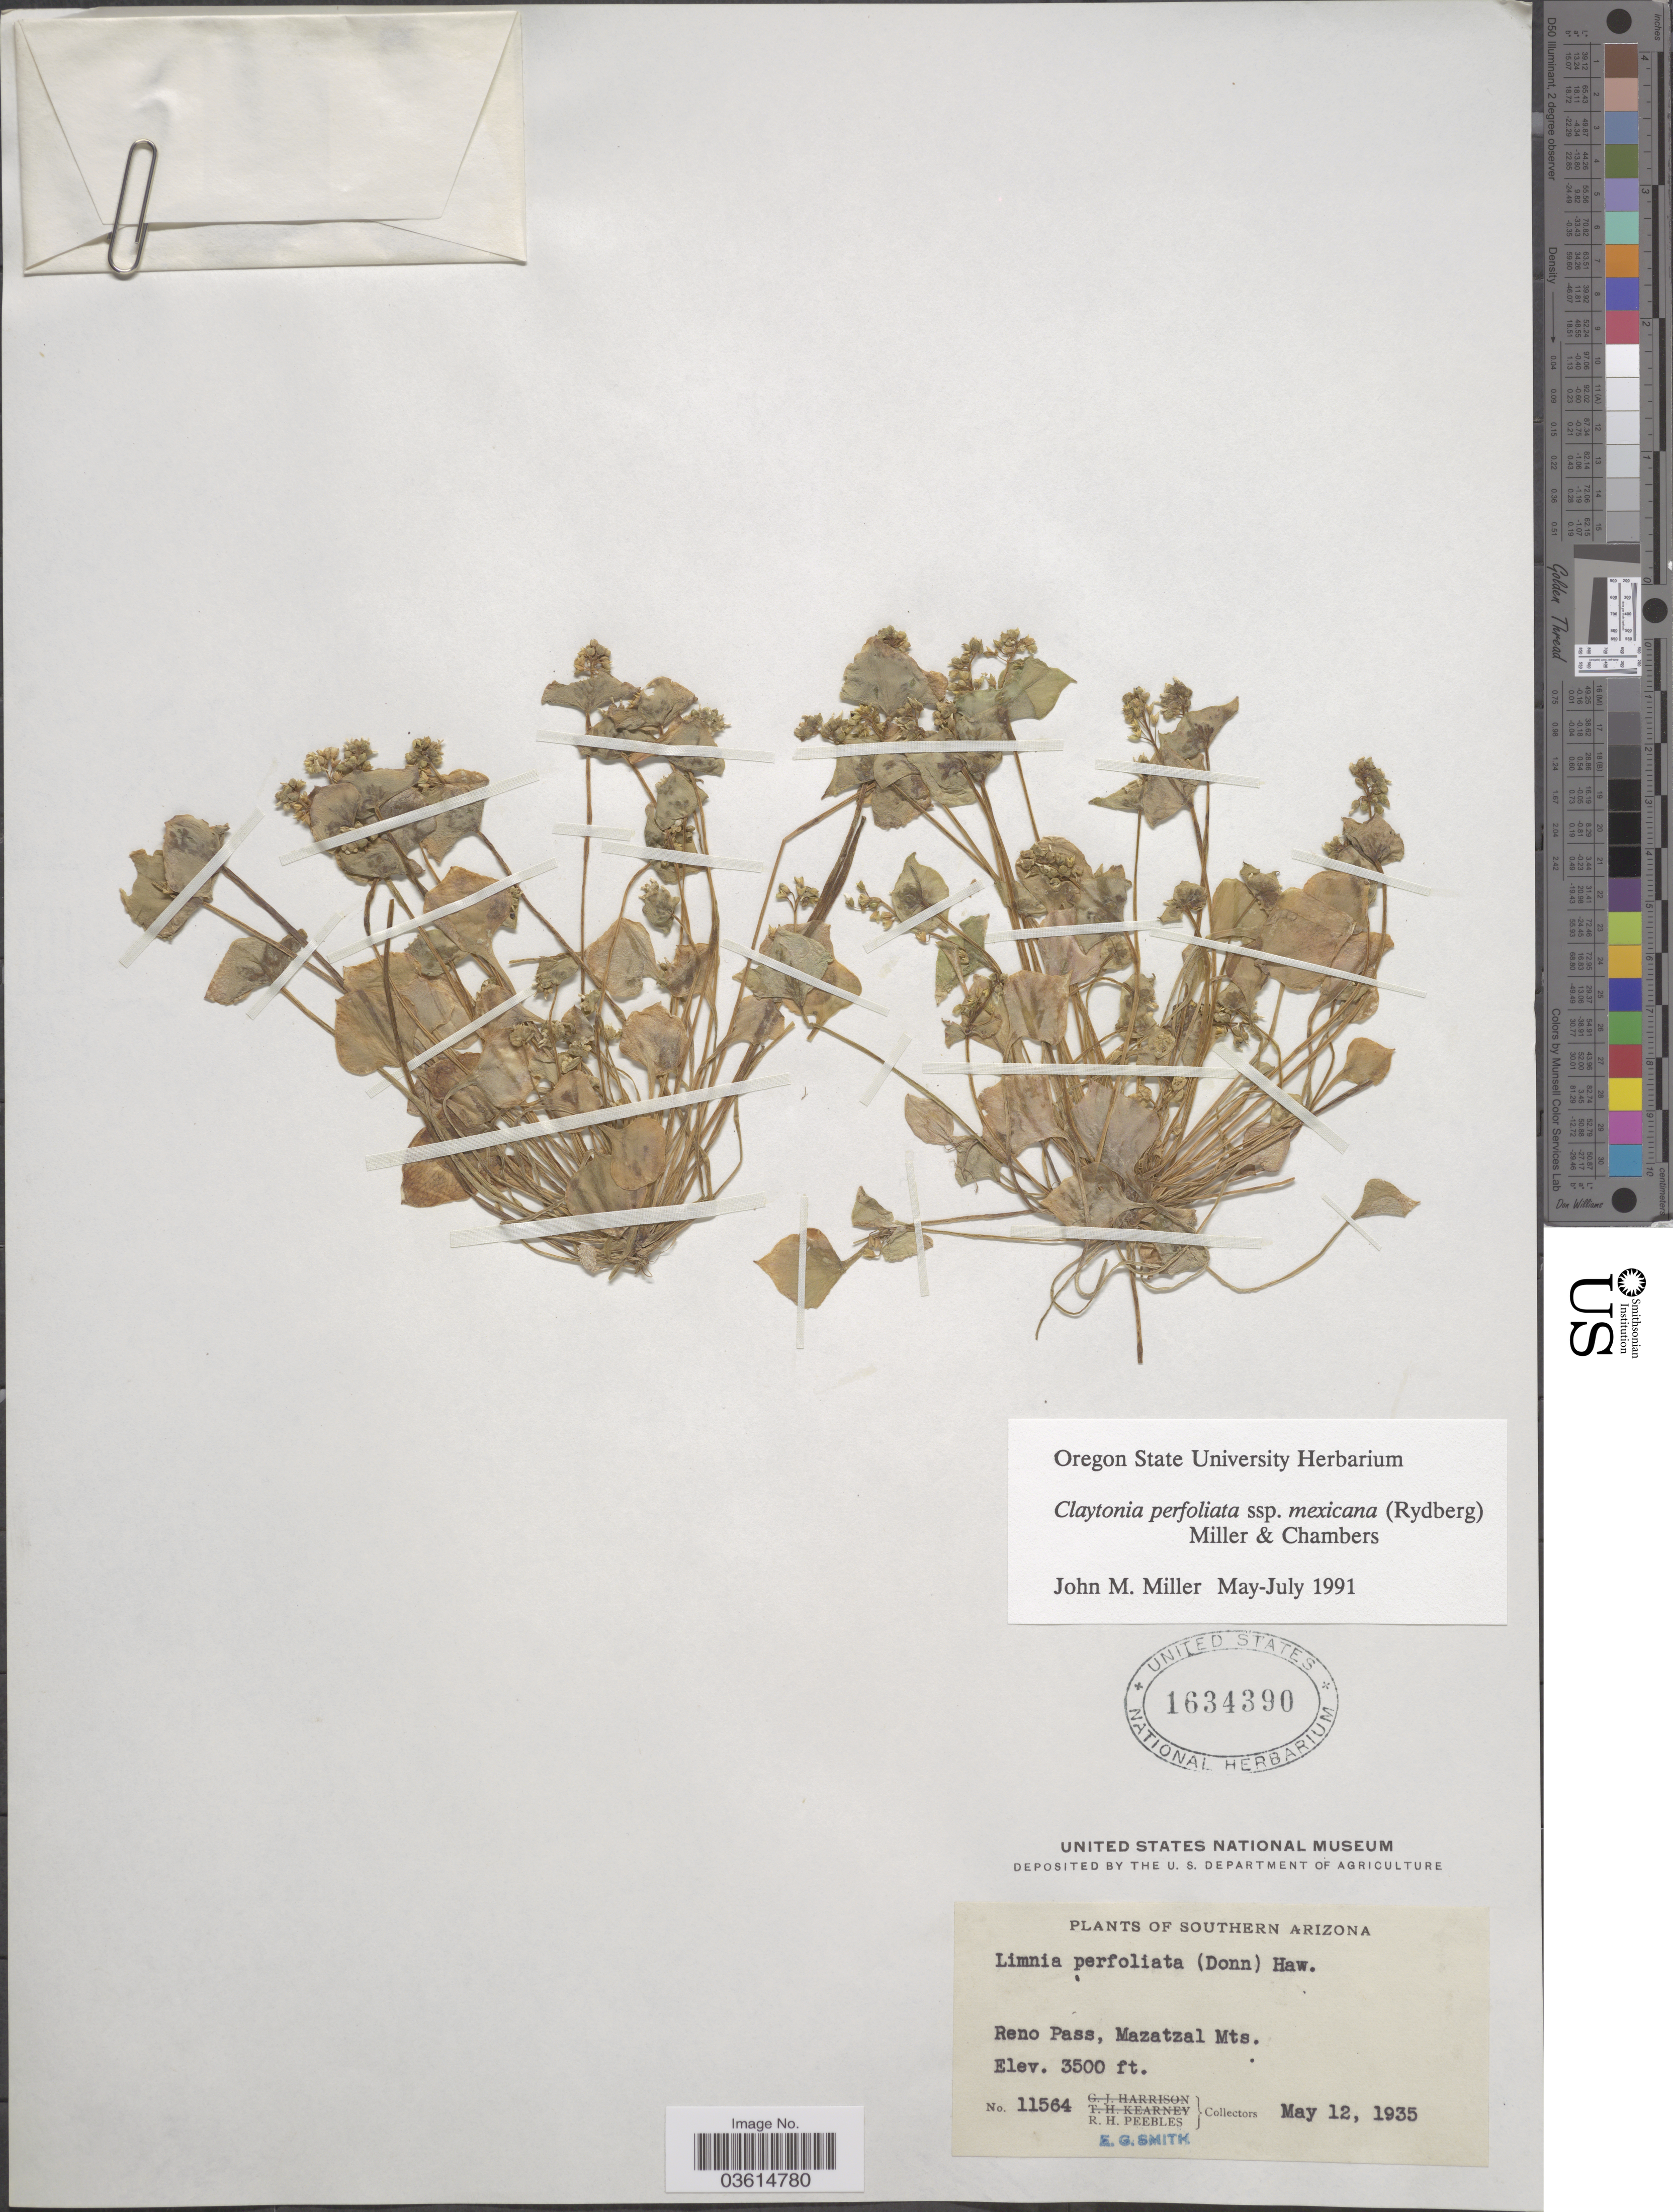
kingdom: Plantae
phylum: Tracheophyta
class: Magnoliopsida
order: Caryophyllales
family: Montiaceae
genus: Claytonia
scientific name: Claytonia perfoliata subsp. mexicana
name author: (Rydb.) Mill. & Chambers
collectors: R. H. Peebles & E. G. Smith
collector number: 11564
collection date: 1935-05-12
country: United States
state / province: Arizona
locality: Southern Arizona. Reno Pass, Mazatzal Mts.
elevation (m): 1067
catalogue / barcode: US 1634390